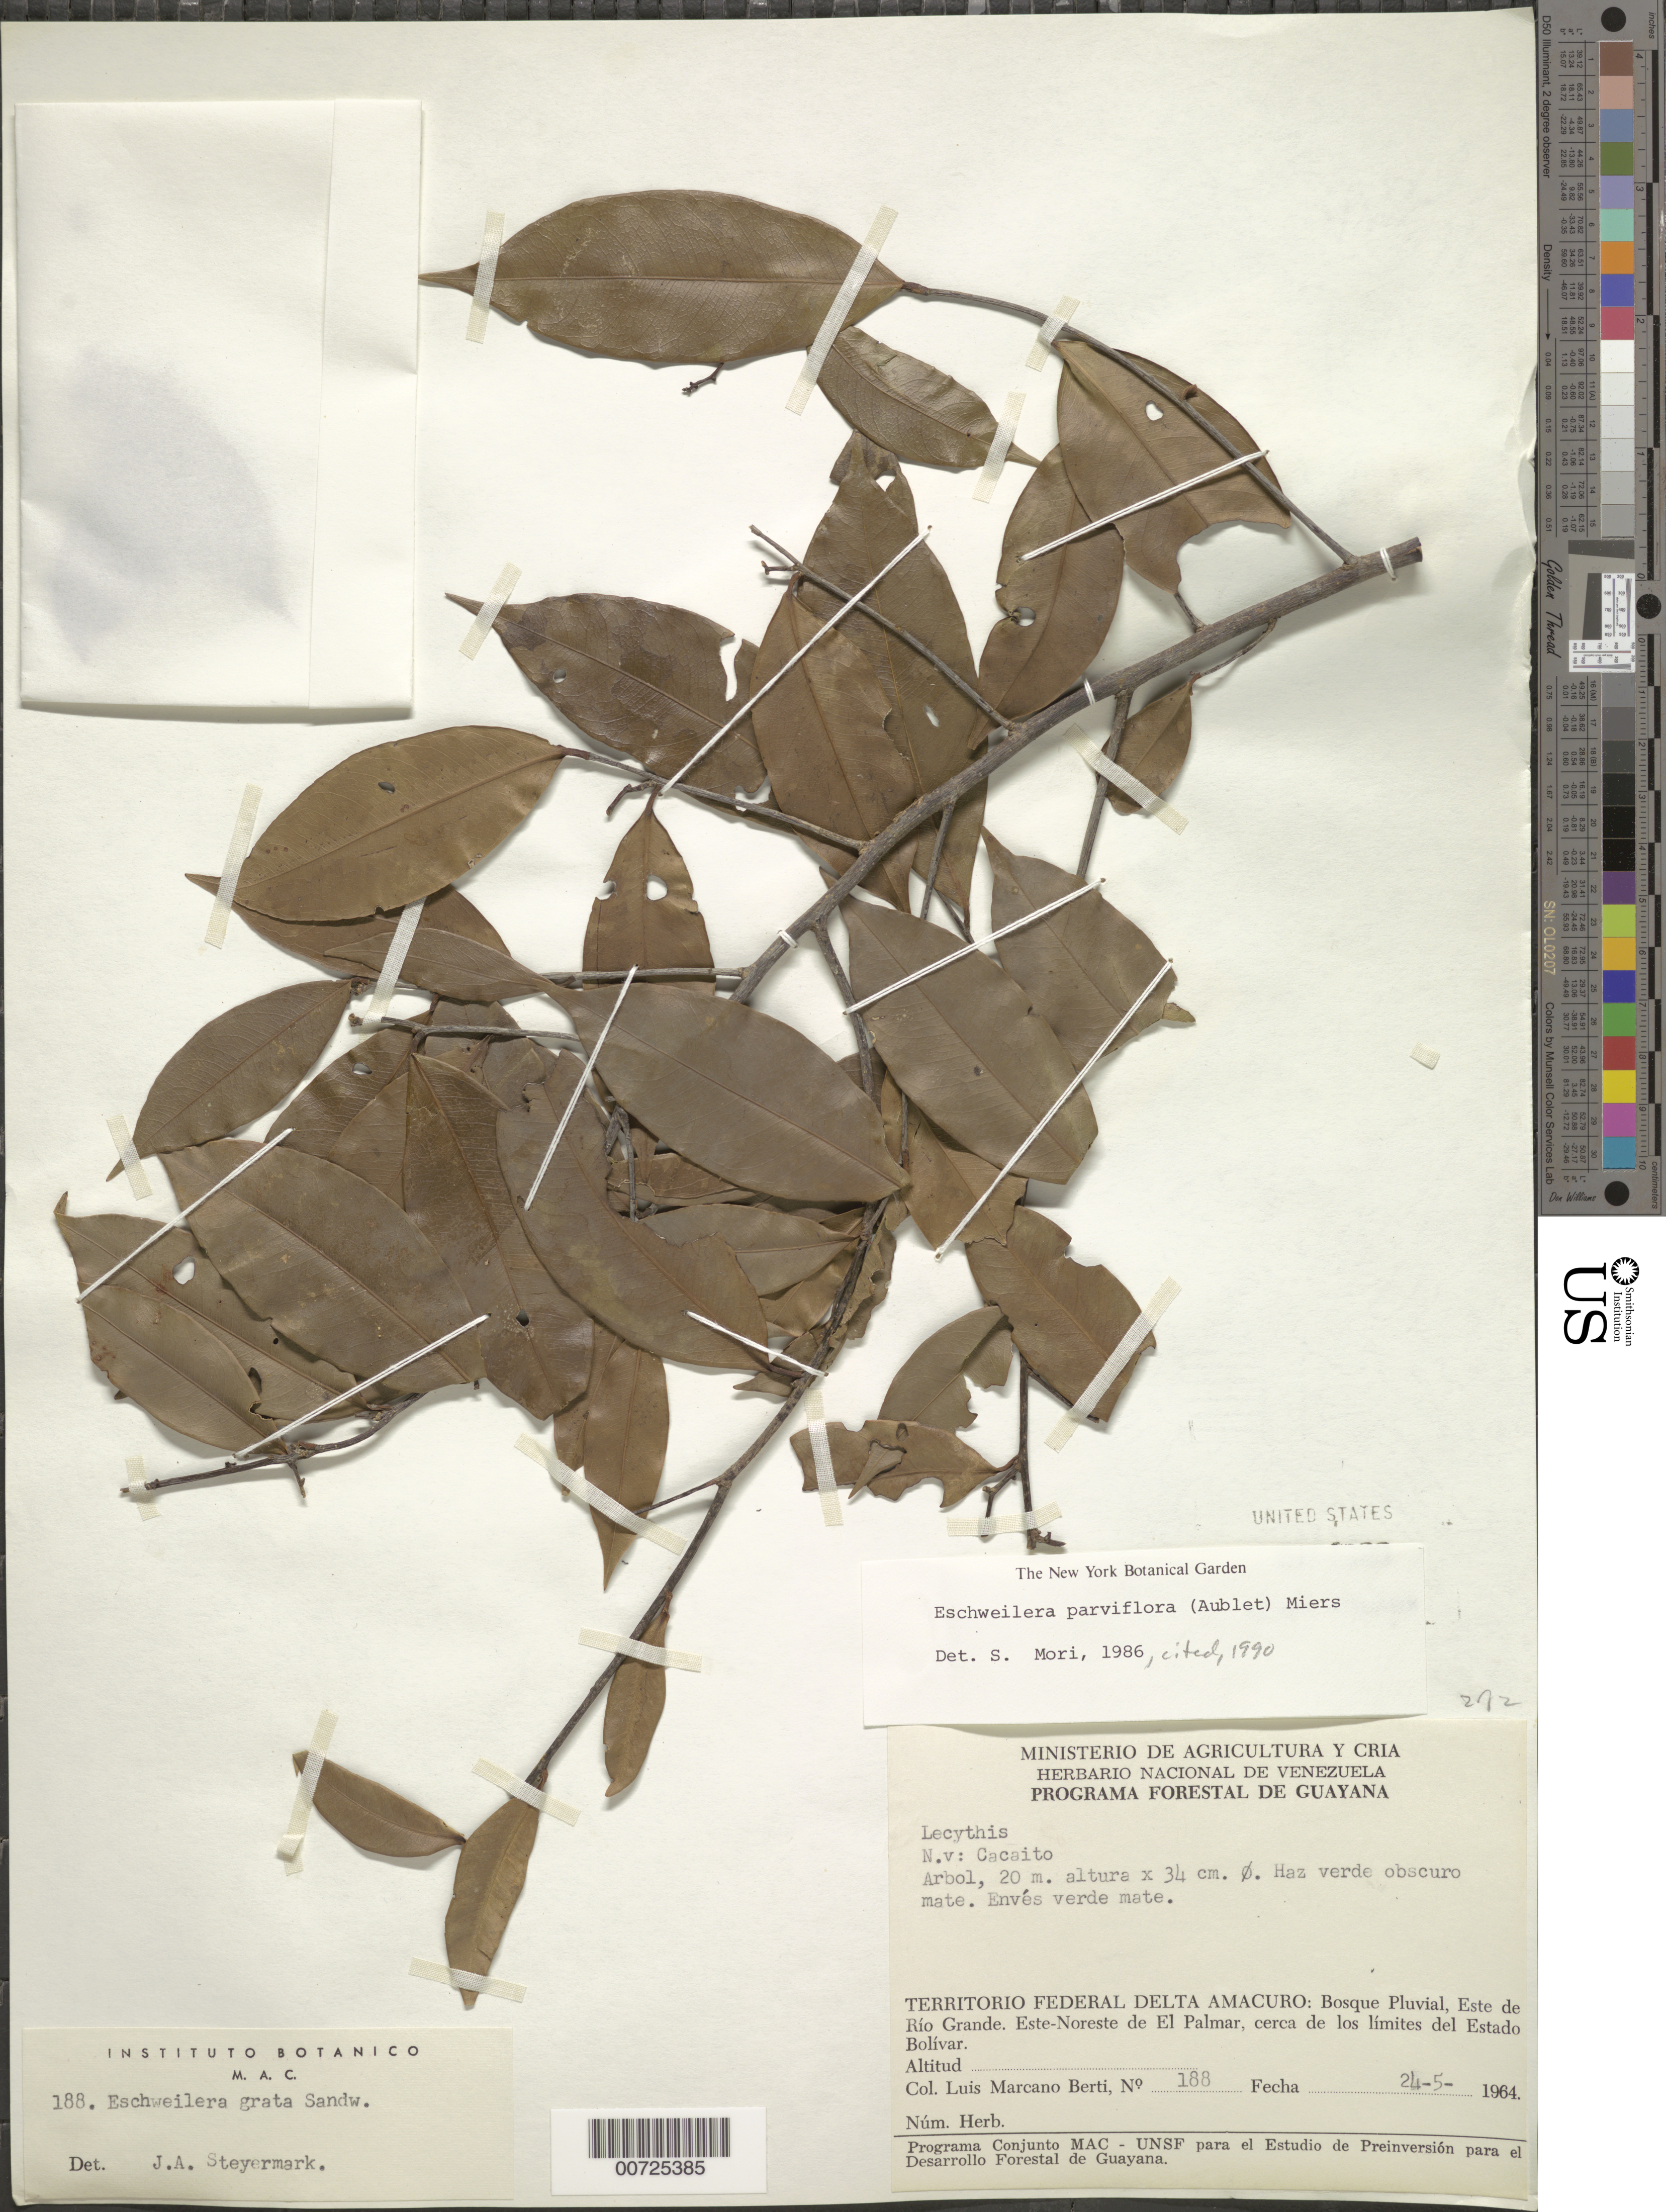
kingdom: Plantae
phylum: Tracheophyta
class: Magnoliopsida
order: Ericales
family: Lecythidaceae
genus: Eschweilera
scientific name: Eschweilera parviflora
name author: (Aubl.) Miers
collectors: L. Marcano-Berti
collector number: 188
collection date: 1964-05-24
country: Venezuela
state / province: Delta Amacuro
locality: Territorio Federal Delta Amacuro: Bosque Pluvial, Este de Río Grande. Este-Noreste de El Palmar, cerca de los límites del Estado Bolívar.